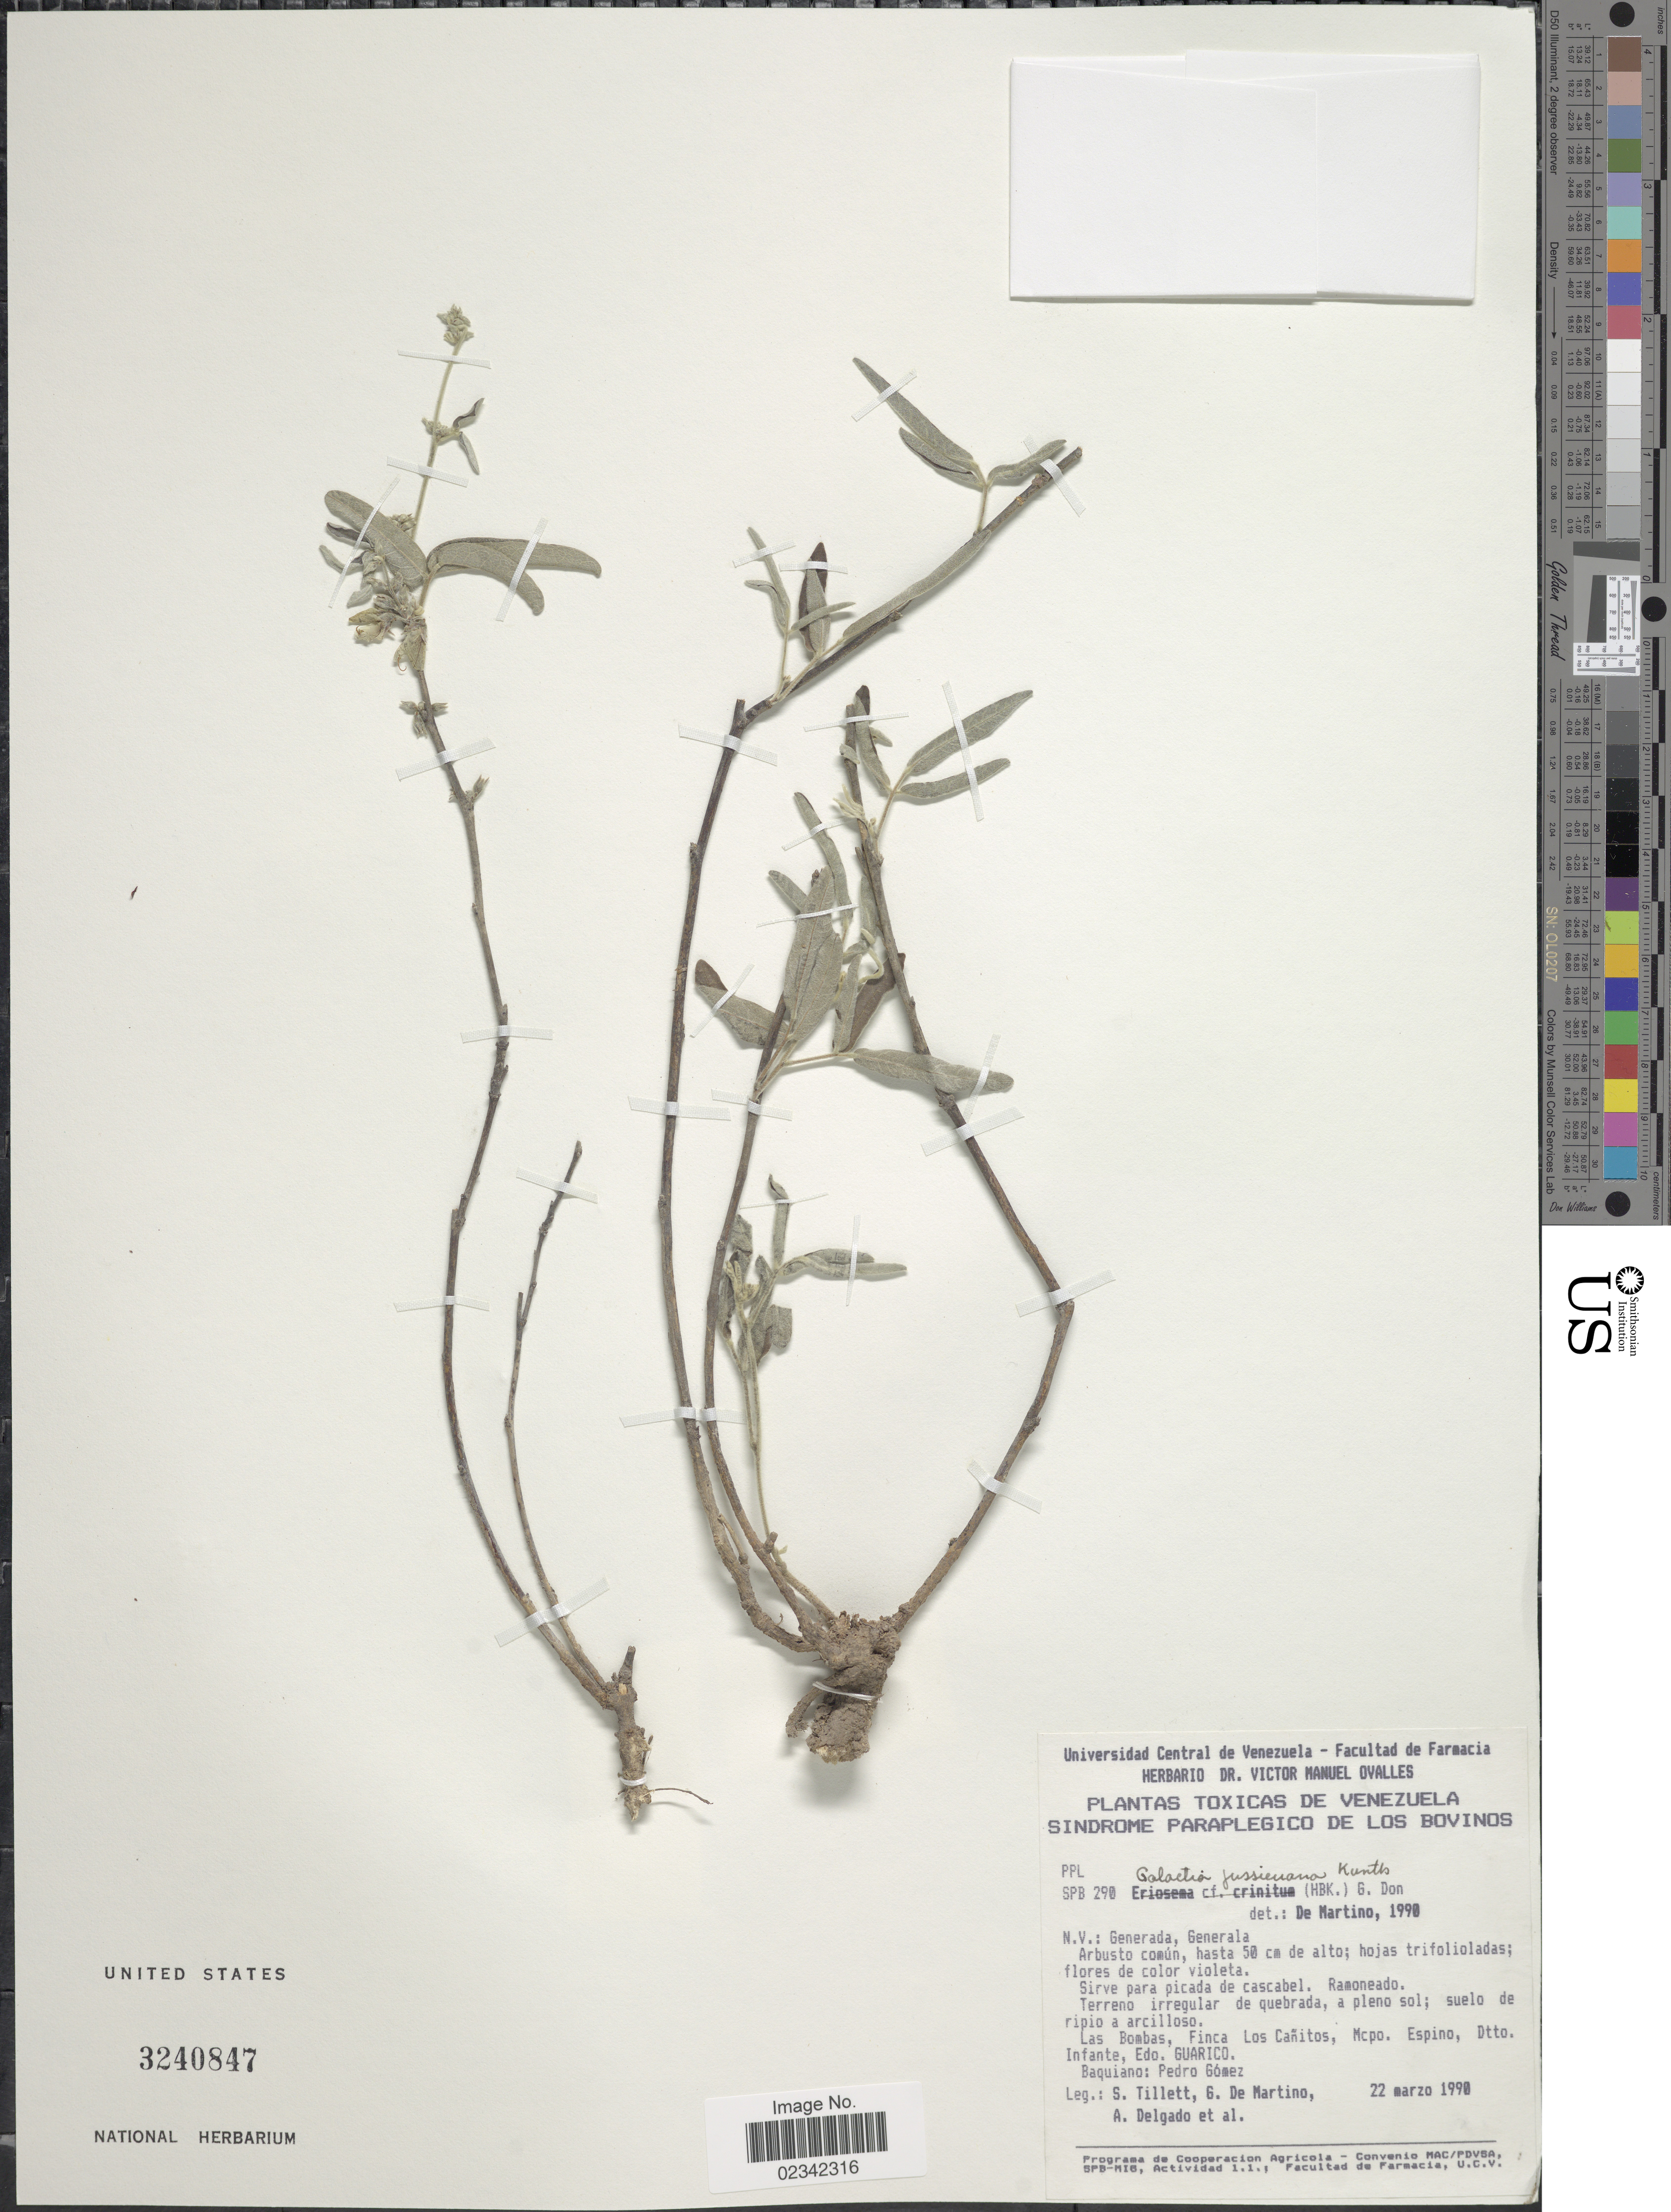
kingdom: Plantae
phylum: Tracheophyta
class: Magnoliopsida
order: Fabales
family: Fabaceae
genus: Galactia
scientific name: Galactia jussiaeana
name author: Kunth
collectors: S. S. Tillett, G. De Martino, A. A. Delgado & et al.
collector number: SPB 290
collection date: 1990-03-22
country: Venezuela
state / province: Guarico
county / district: Leonardo Infante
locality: Las Bombas, Finca Los Canitos, Mcpo. Espino, Dtto. Infante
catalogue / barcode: US 3240847